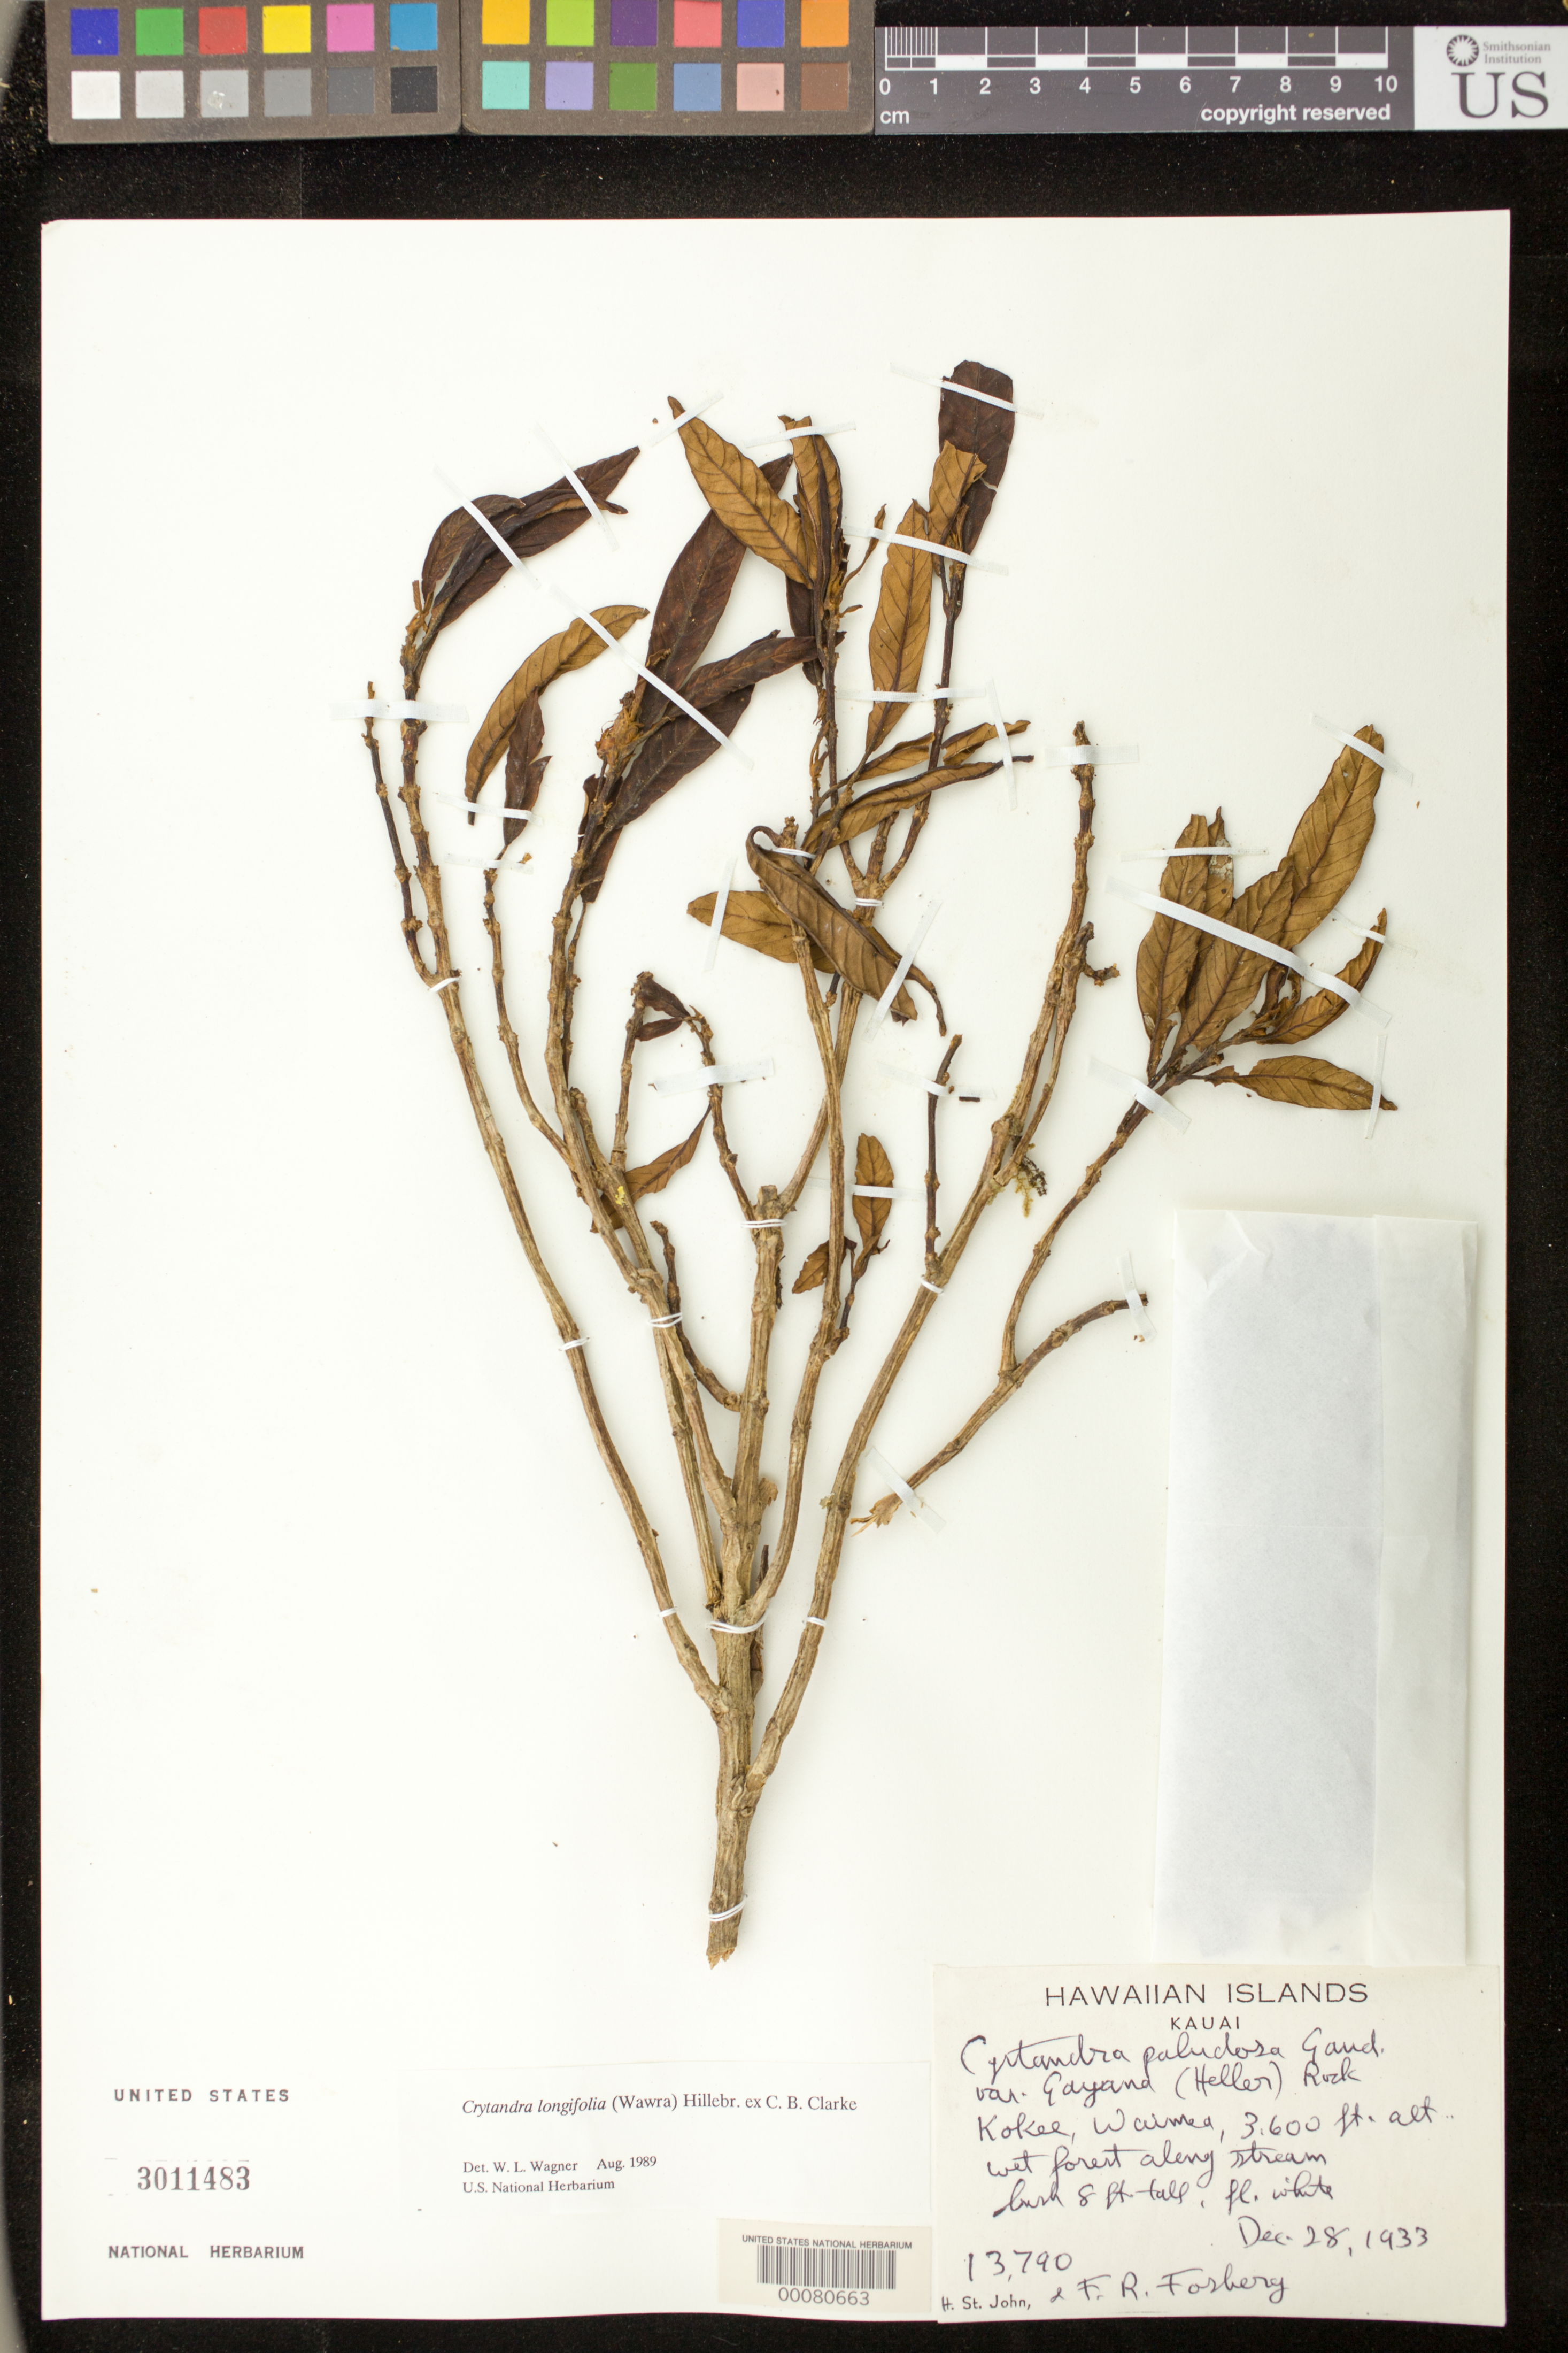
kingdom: Plantae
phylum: Tracheophyta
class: Magnoliopsida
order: Lamiales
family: Gesneriaceae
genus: Cyrtandra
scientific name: Cyrtandra longifolia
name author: (Wawra) Hillebr. ex C.B. Clarke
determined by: Wagner, W. L., (BOT), Smithsonian Institution - National Museum of Natural History (UNITED STATES)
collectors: H. St. John & F. R. Fosberg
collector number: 13790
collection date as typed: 28 Dec 1933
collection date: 1933-12-28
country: United States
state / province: Hawaii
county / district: Kauai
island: Kaua'i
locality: Kokee, Waimea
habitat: Wet forest along stream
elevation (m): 1097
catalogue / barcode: US 3011483